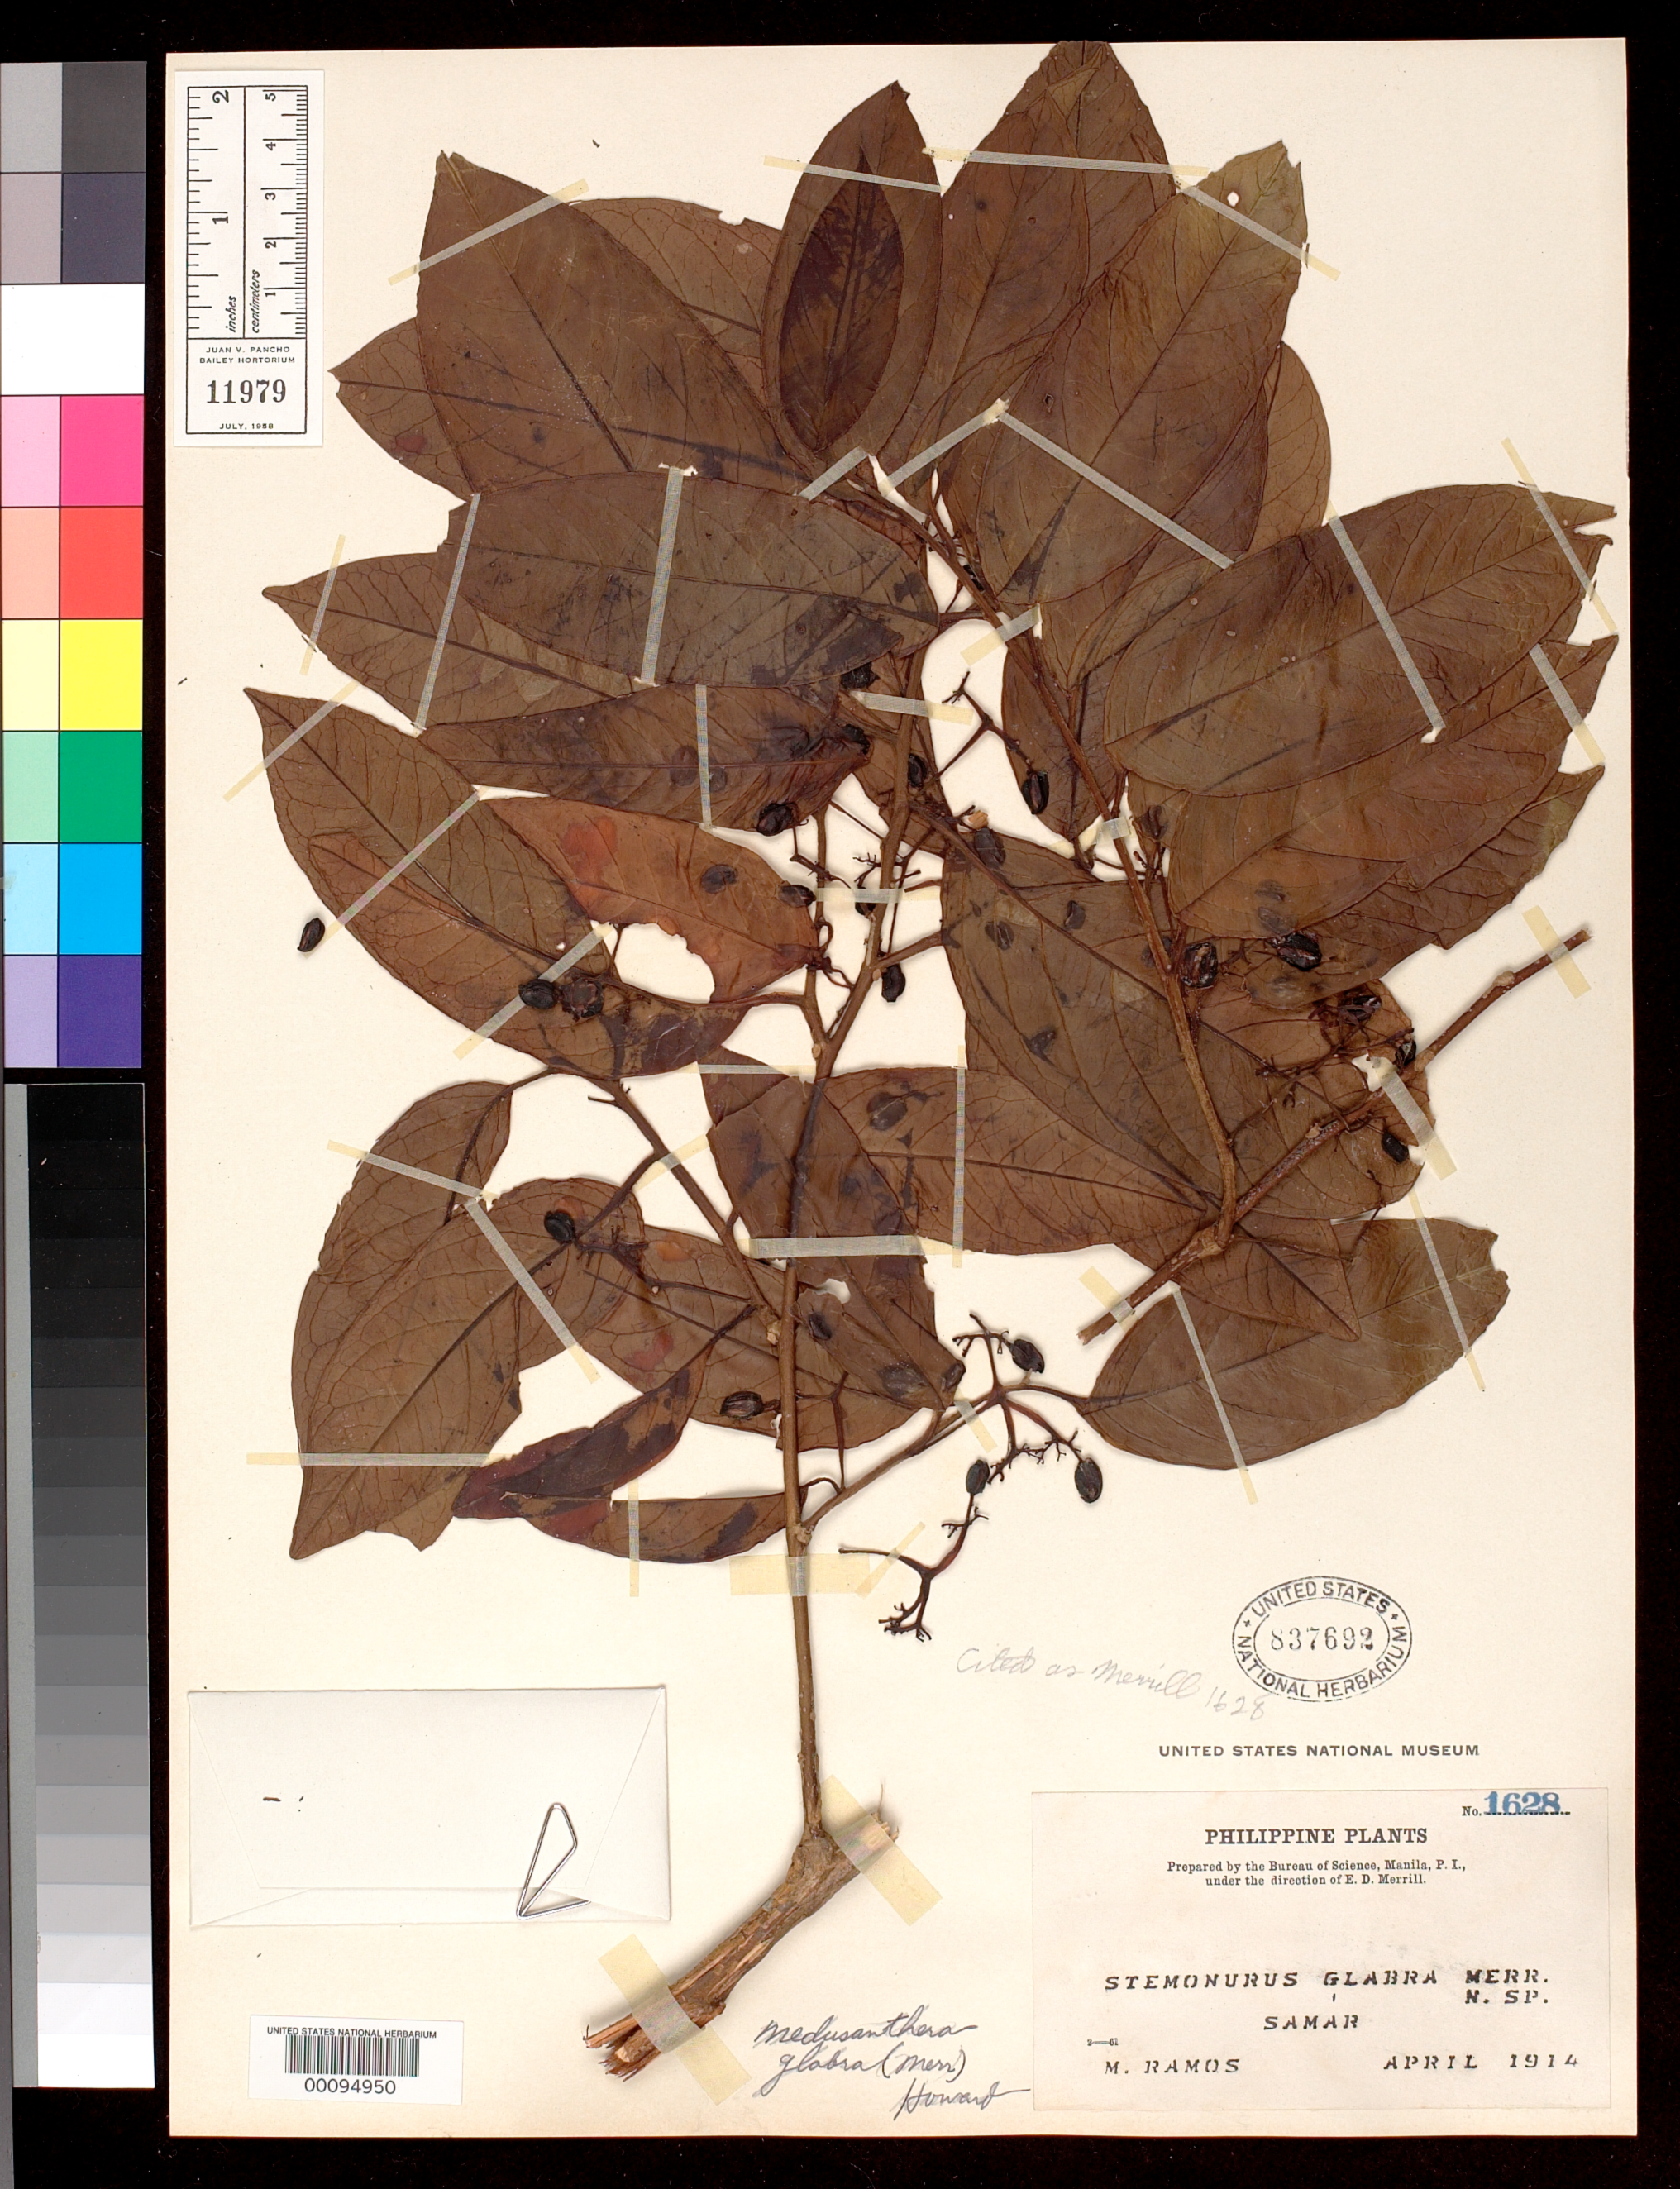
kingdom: Plantae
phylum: Tracheophyta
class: Magnoliopsida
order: Cardiopteridales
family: Stemonuraceae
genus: Gomphandra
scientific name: Gomphandra glabra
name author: Merr.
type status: Isotype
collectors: M. Ramos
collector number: Bur. Sci. 1628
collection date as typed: Apr 1914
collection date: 1914-04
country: Philippines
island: Samar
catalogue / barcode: US 837692